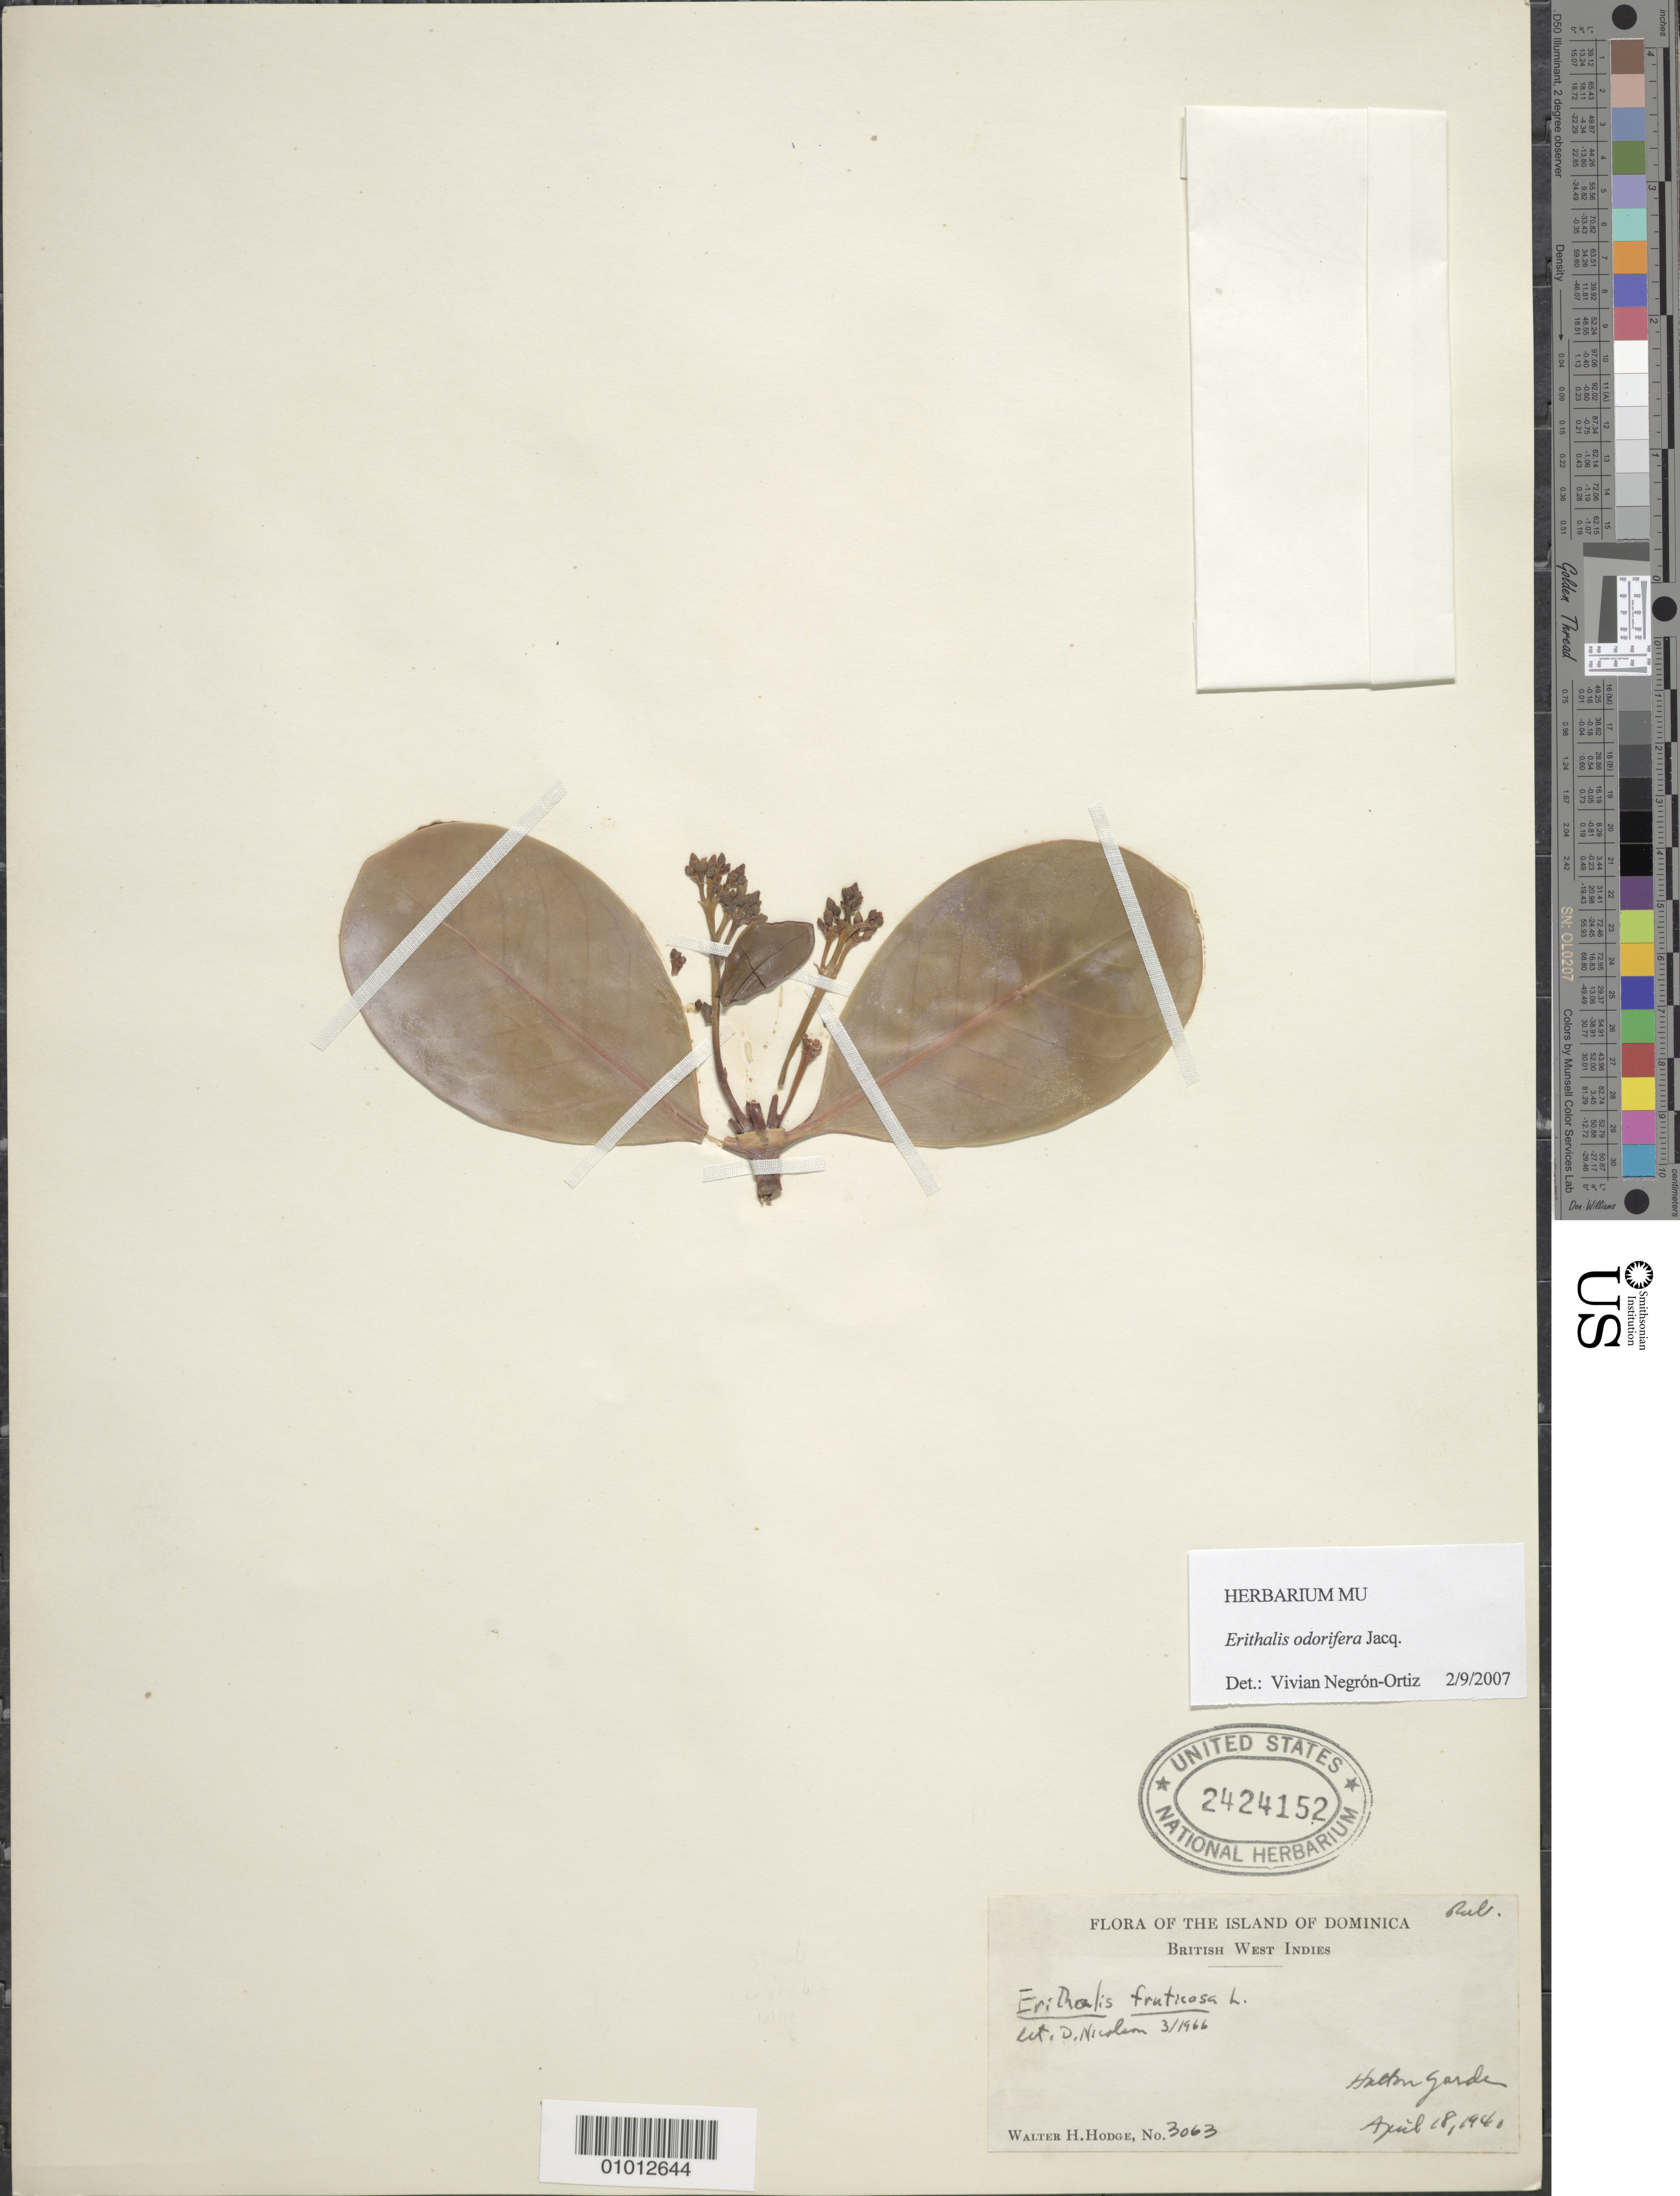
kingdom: Plantae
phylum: Tracheophyta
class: Magnoliopsida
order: Gentianales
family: Rubiaceae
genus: Erithalis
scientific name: Erithalis odorifera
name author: Jacq.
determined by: Negrón-Ortiz, V.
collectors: W. Hodge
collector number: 3063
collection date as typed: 18 Apr 1940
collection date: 1940-04-18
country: Dominica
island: Dominica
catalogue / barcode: US 2424152